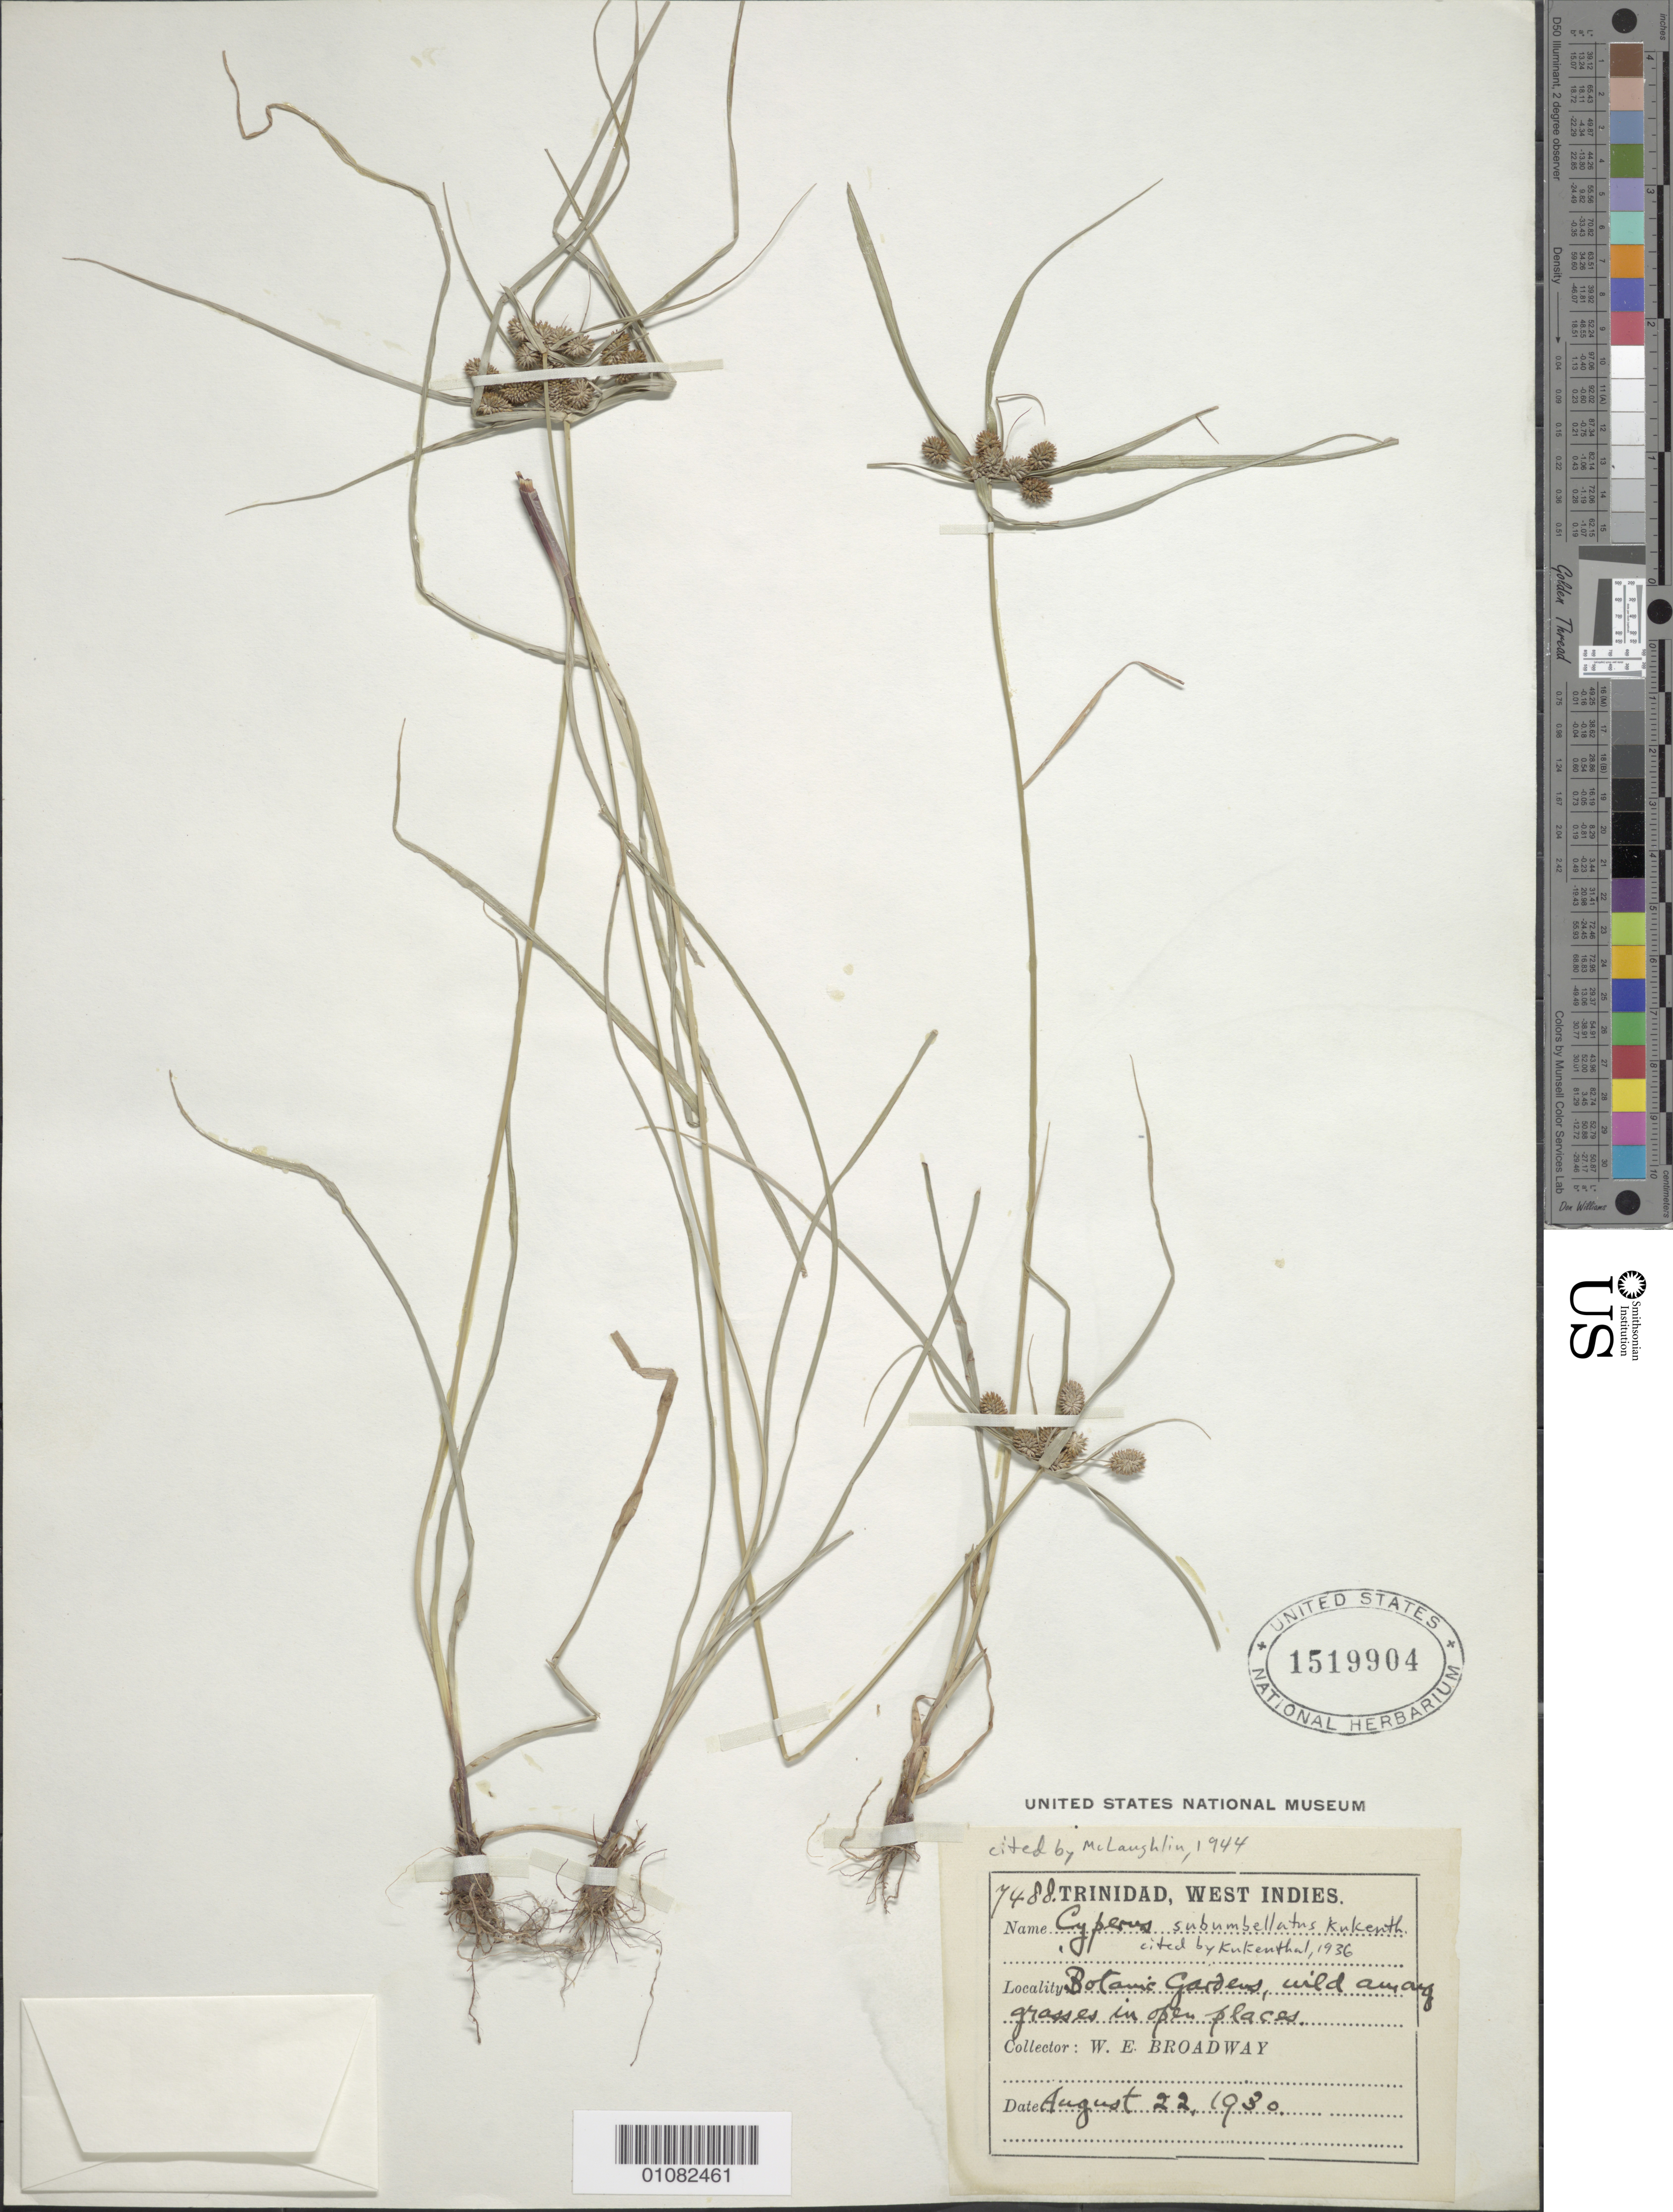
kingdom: Plantae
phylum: Tracheophyta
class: Liliopsida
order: Poales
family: Cyperaceae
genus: Cyperus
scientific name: Cyperus subumbellatus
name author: Kük.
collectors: W. E. Broadway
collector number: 7488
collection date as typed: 22 Aug 1930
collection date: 1930-08-22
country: Trinidad and Tobago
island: Trinidad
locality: Botanic Gardens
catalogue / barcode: US 1519904